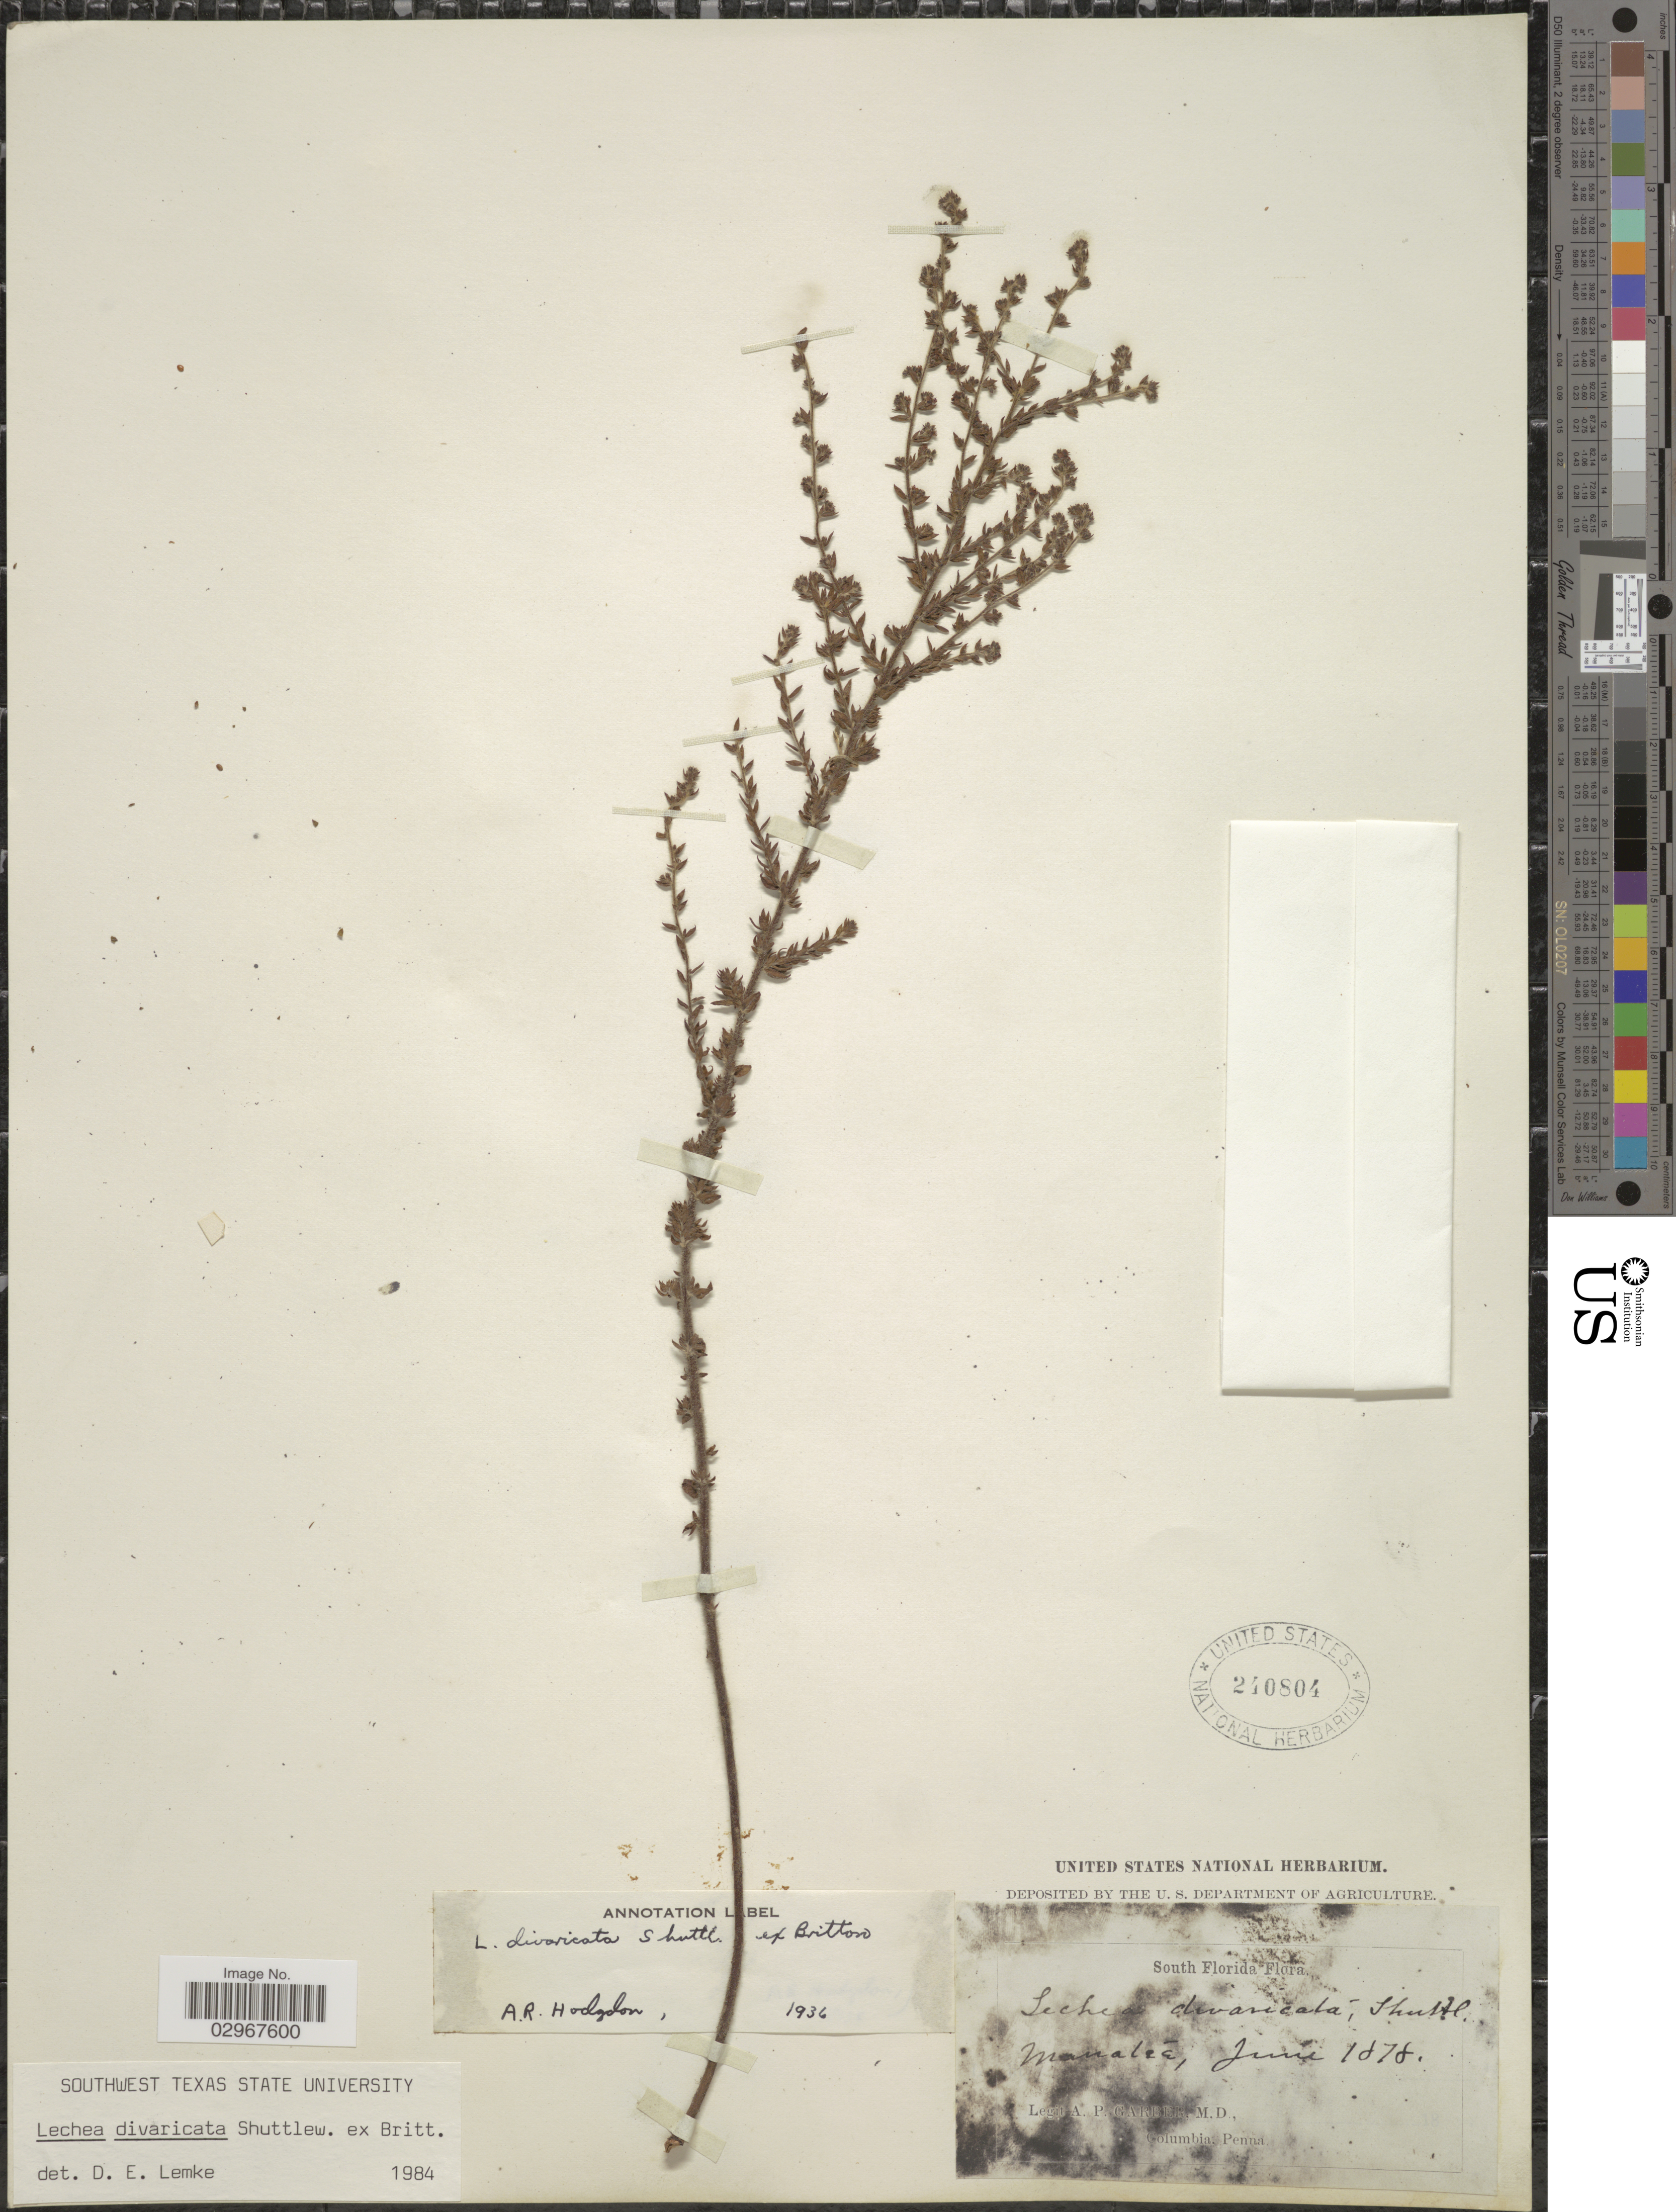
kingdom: Plantae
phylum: Tracheophyta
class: Magnoliopsida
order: Malvales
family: Cistaceae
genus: Lechea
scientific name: Lechea divaricata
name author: Shuttlew. ex Britton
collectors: A. P. Garber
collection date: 1878-06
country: United States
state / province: Florida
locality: South Florida. Manatee.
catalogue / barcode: US 240804